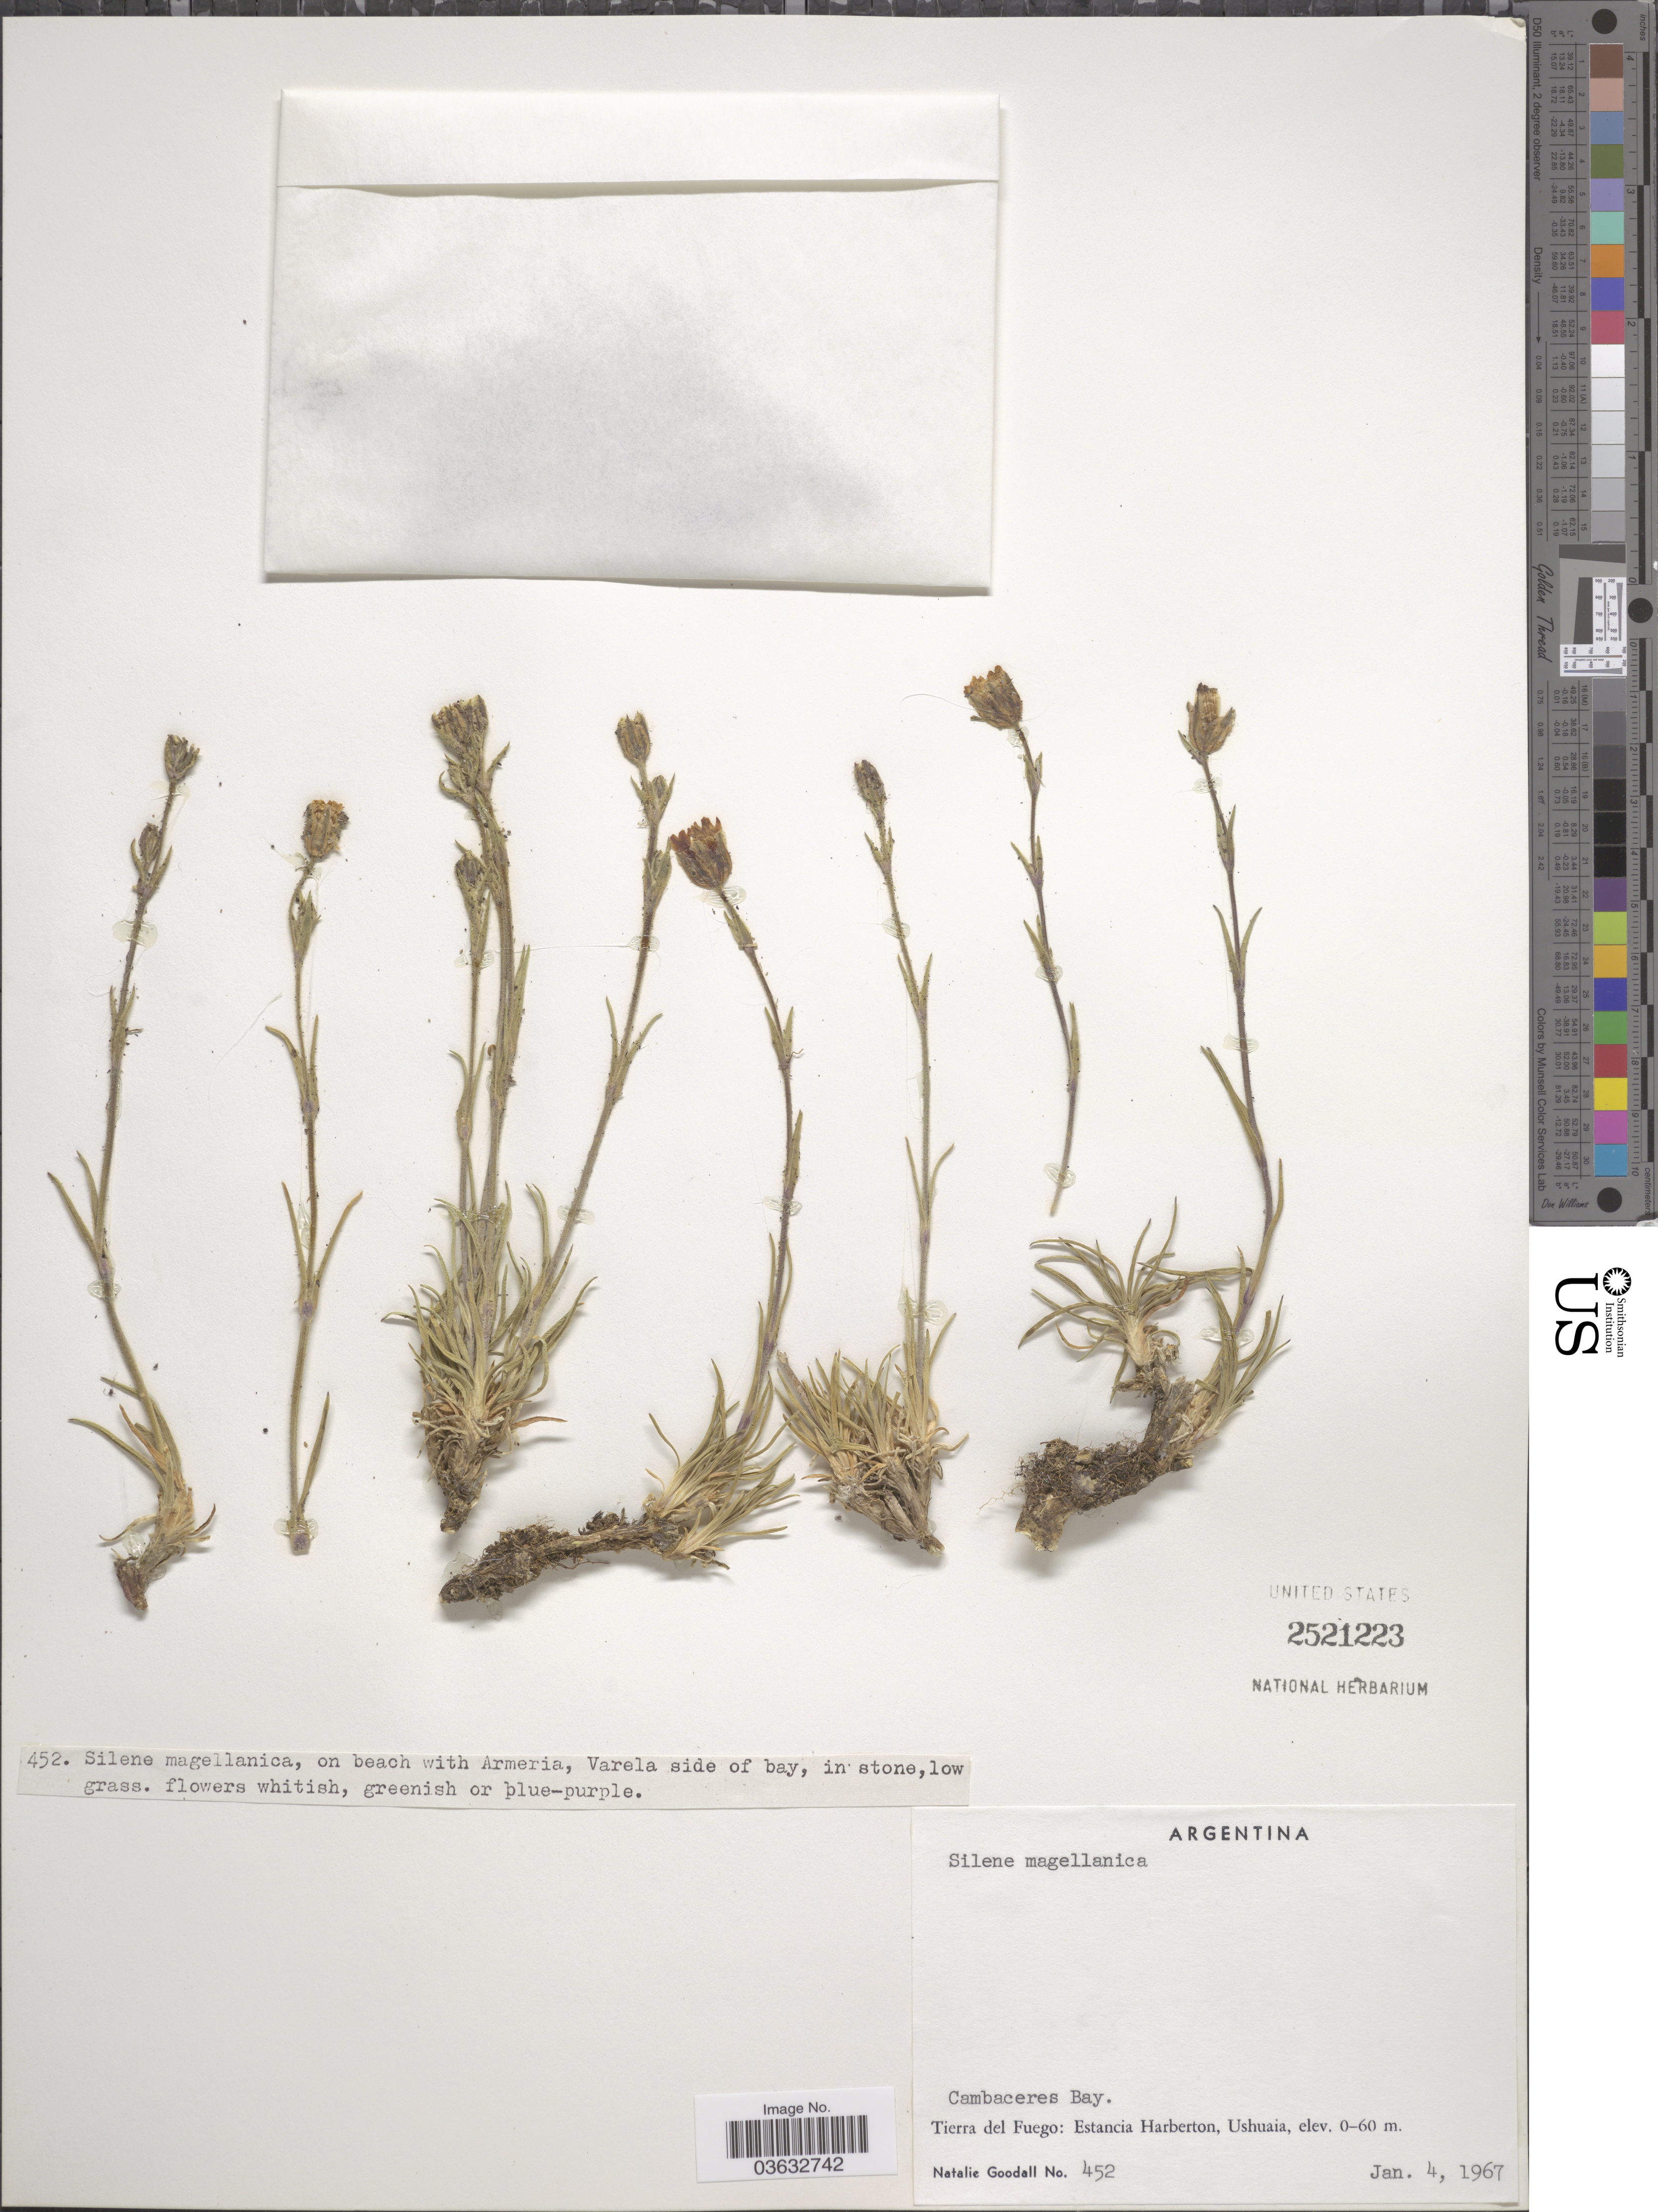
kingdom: Plantae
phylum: Tracheophyta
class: Magnoliopsida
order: Caryophyllales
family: Caryophyllaceae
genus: Silene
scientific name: Silene magellanica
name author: Bocquet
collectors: N. Goodall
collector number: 452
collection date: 1967-01-04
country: Argentina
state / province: Tierra del Fuego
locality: Cambaceres Bay. Estancia Harberton, Ushuaia.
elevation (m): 0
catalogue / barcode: US 2521223